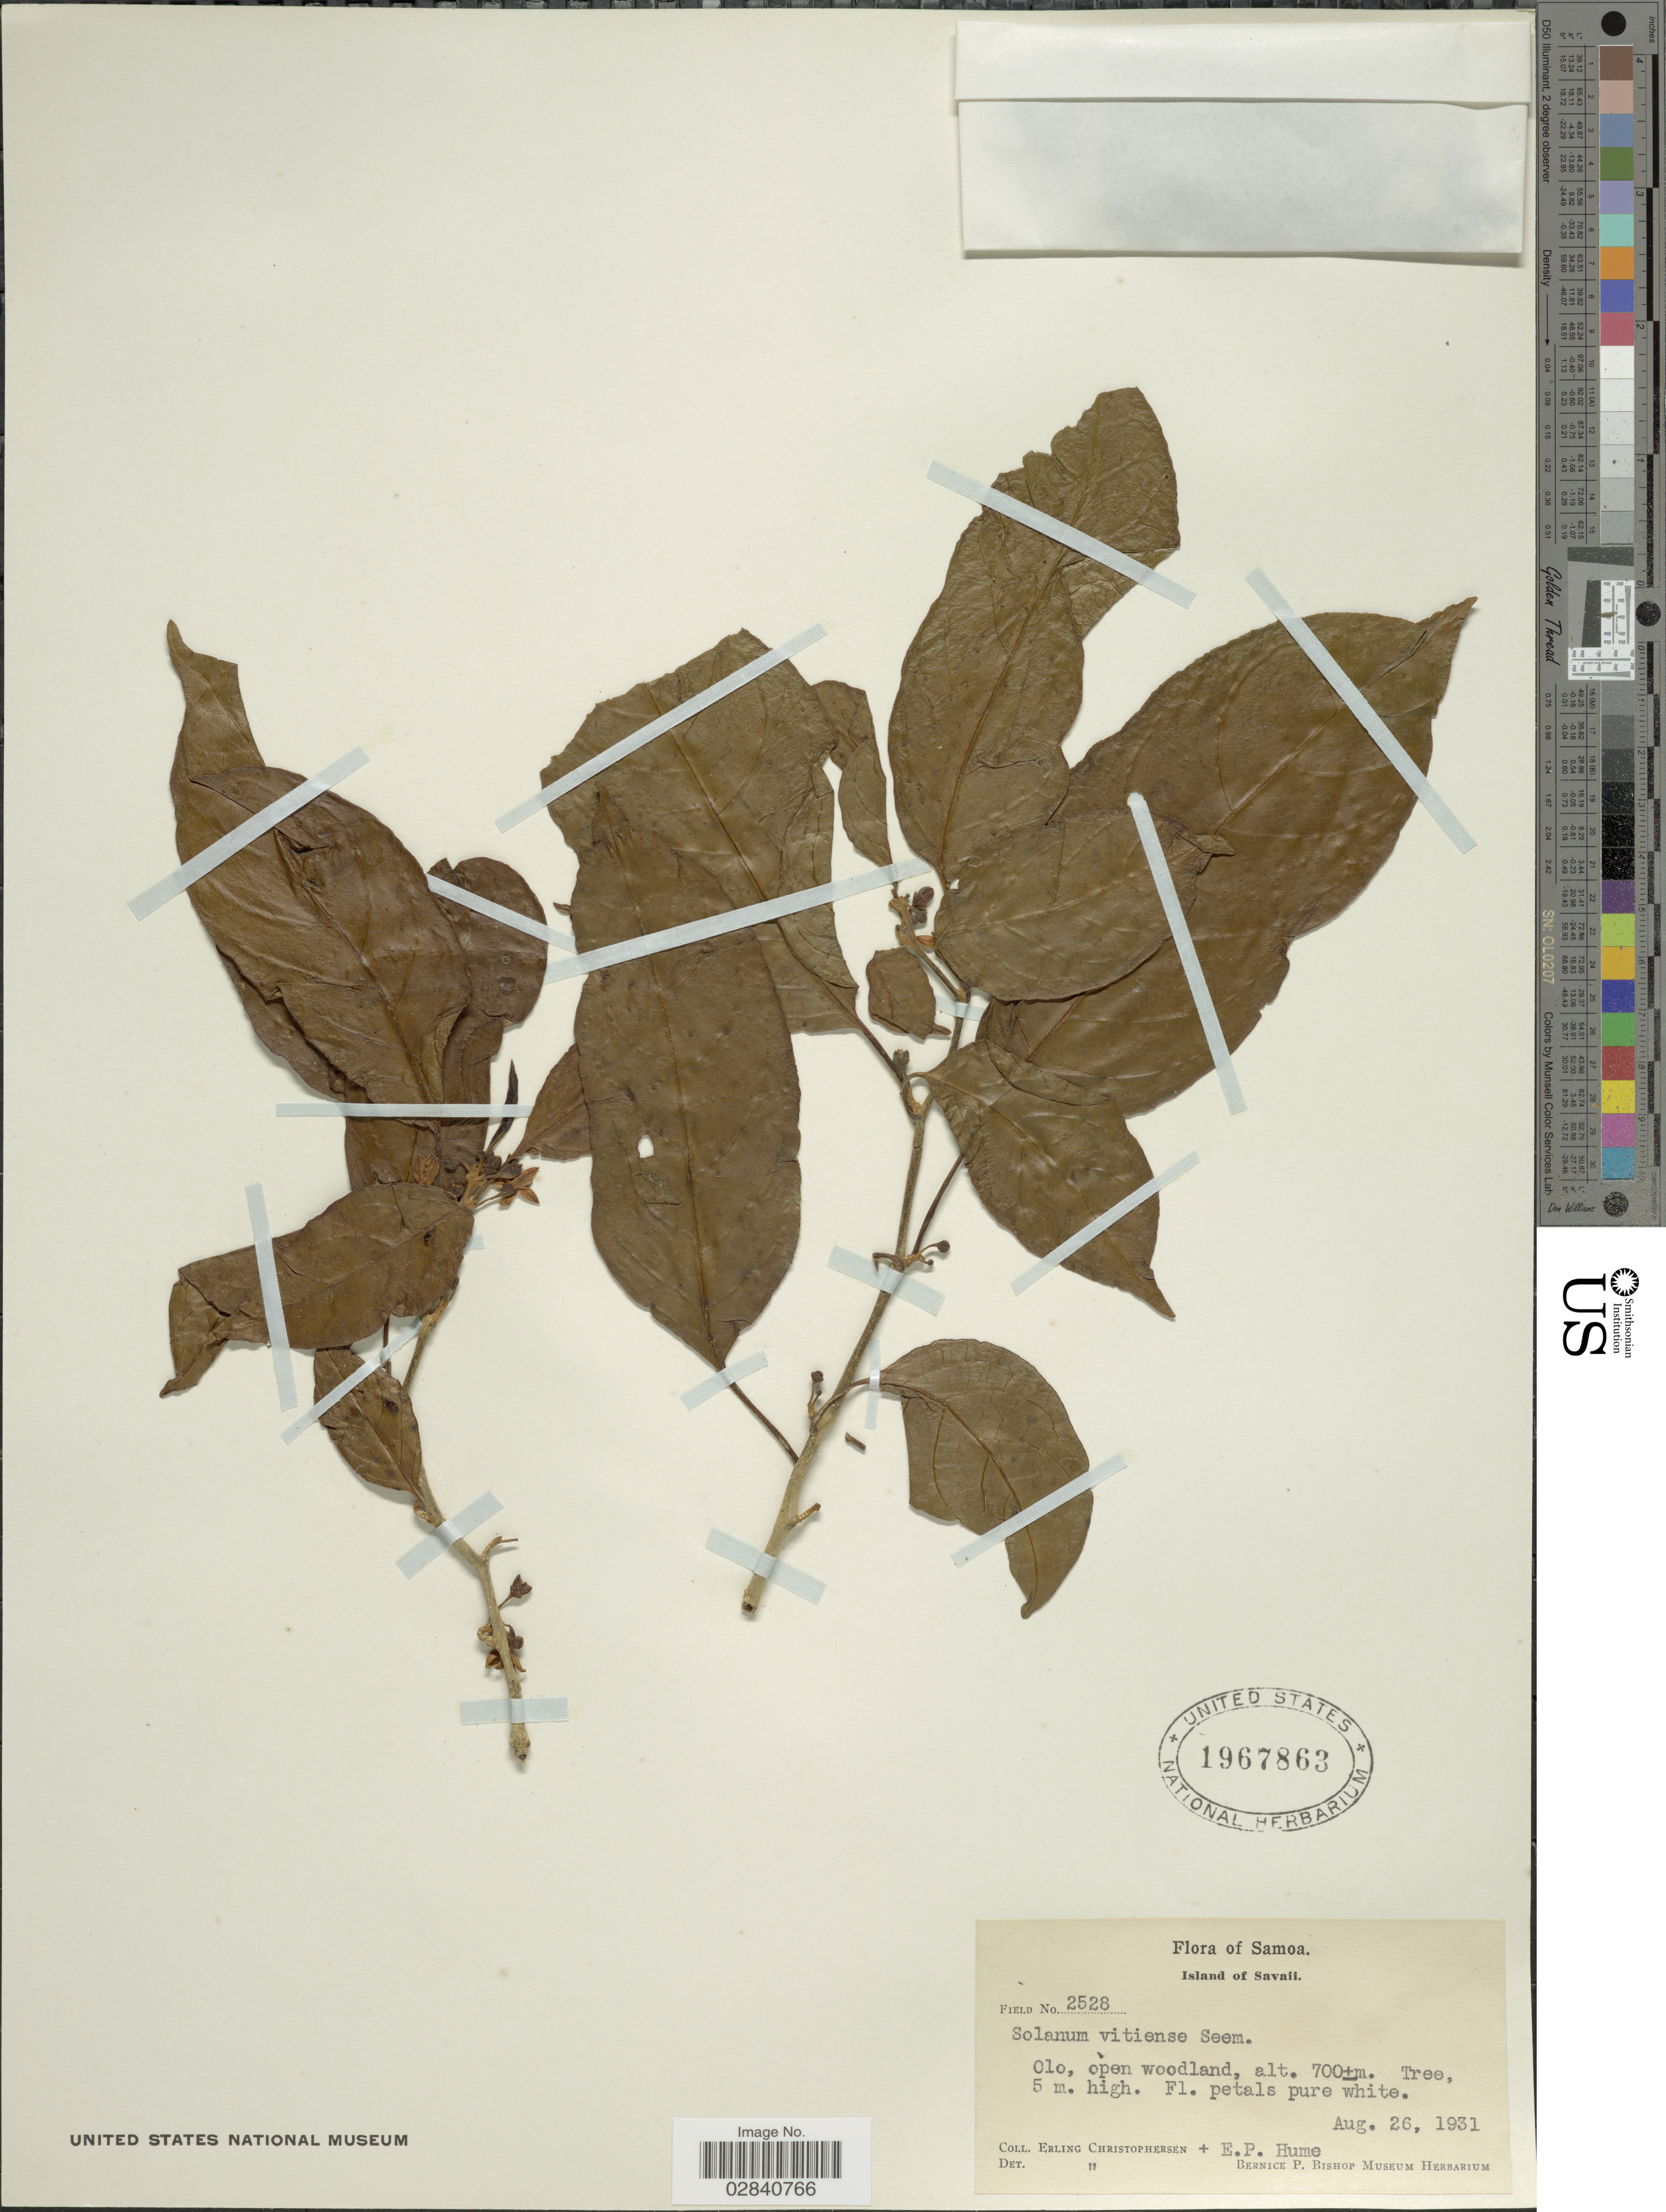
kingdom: Plantae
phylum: Tracheophyta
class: Magnoliopsida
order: Solanales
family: Solanaceae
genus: Lycianthes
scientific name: Lycianthes vitiensis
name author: (Seem.) A.R. Bean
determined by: Knapp, S. D.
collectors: E. Christophersen & E. P. Hume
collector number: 2528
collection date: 1931-08-26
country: Samoa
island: Savai'i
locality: Samoa. Island of Savaii. Olo, open woodland.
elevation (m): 700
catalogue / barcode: US 1967863